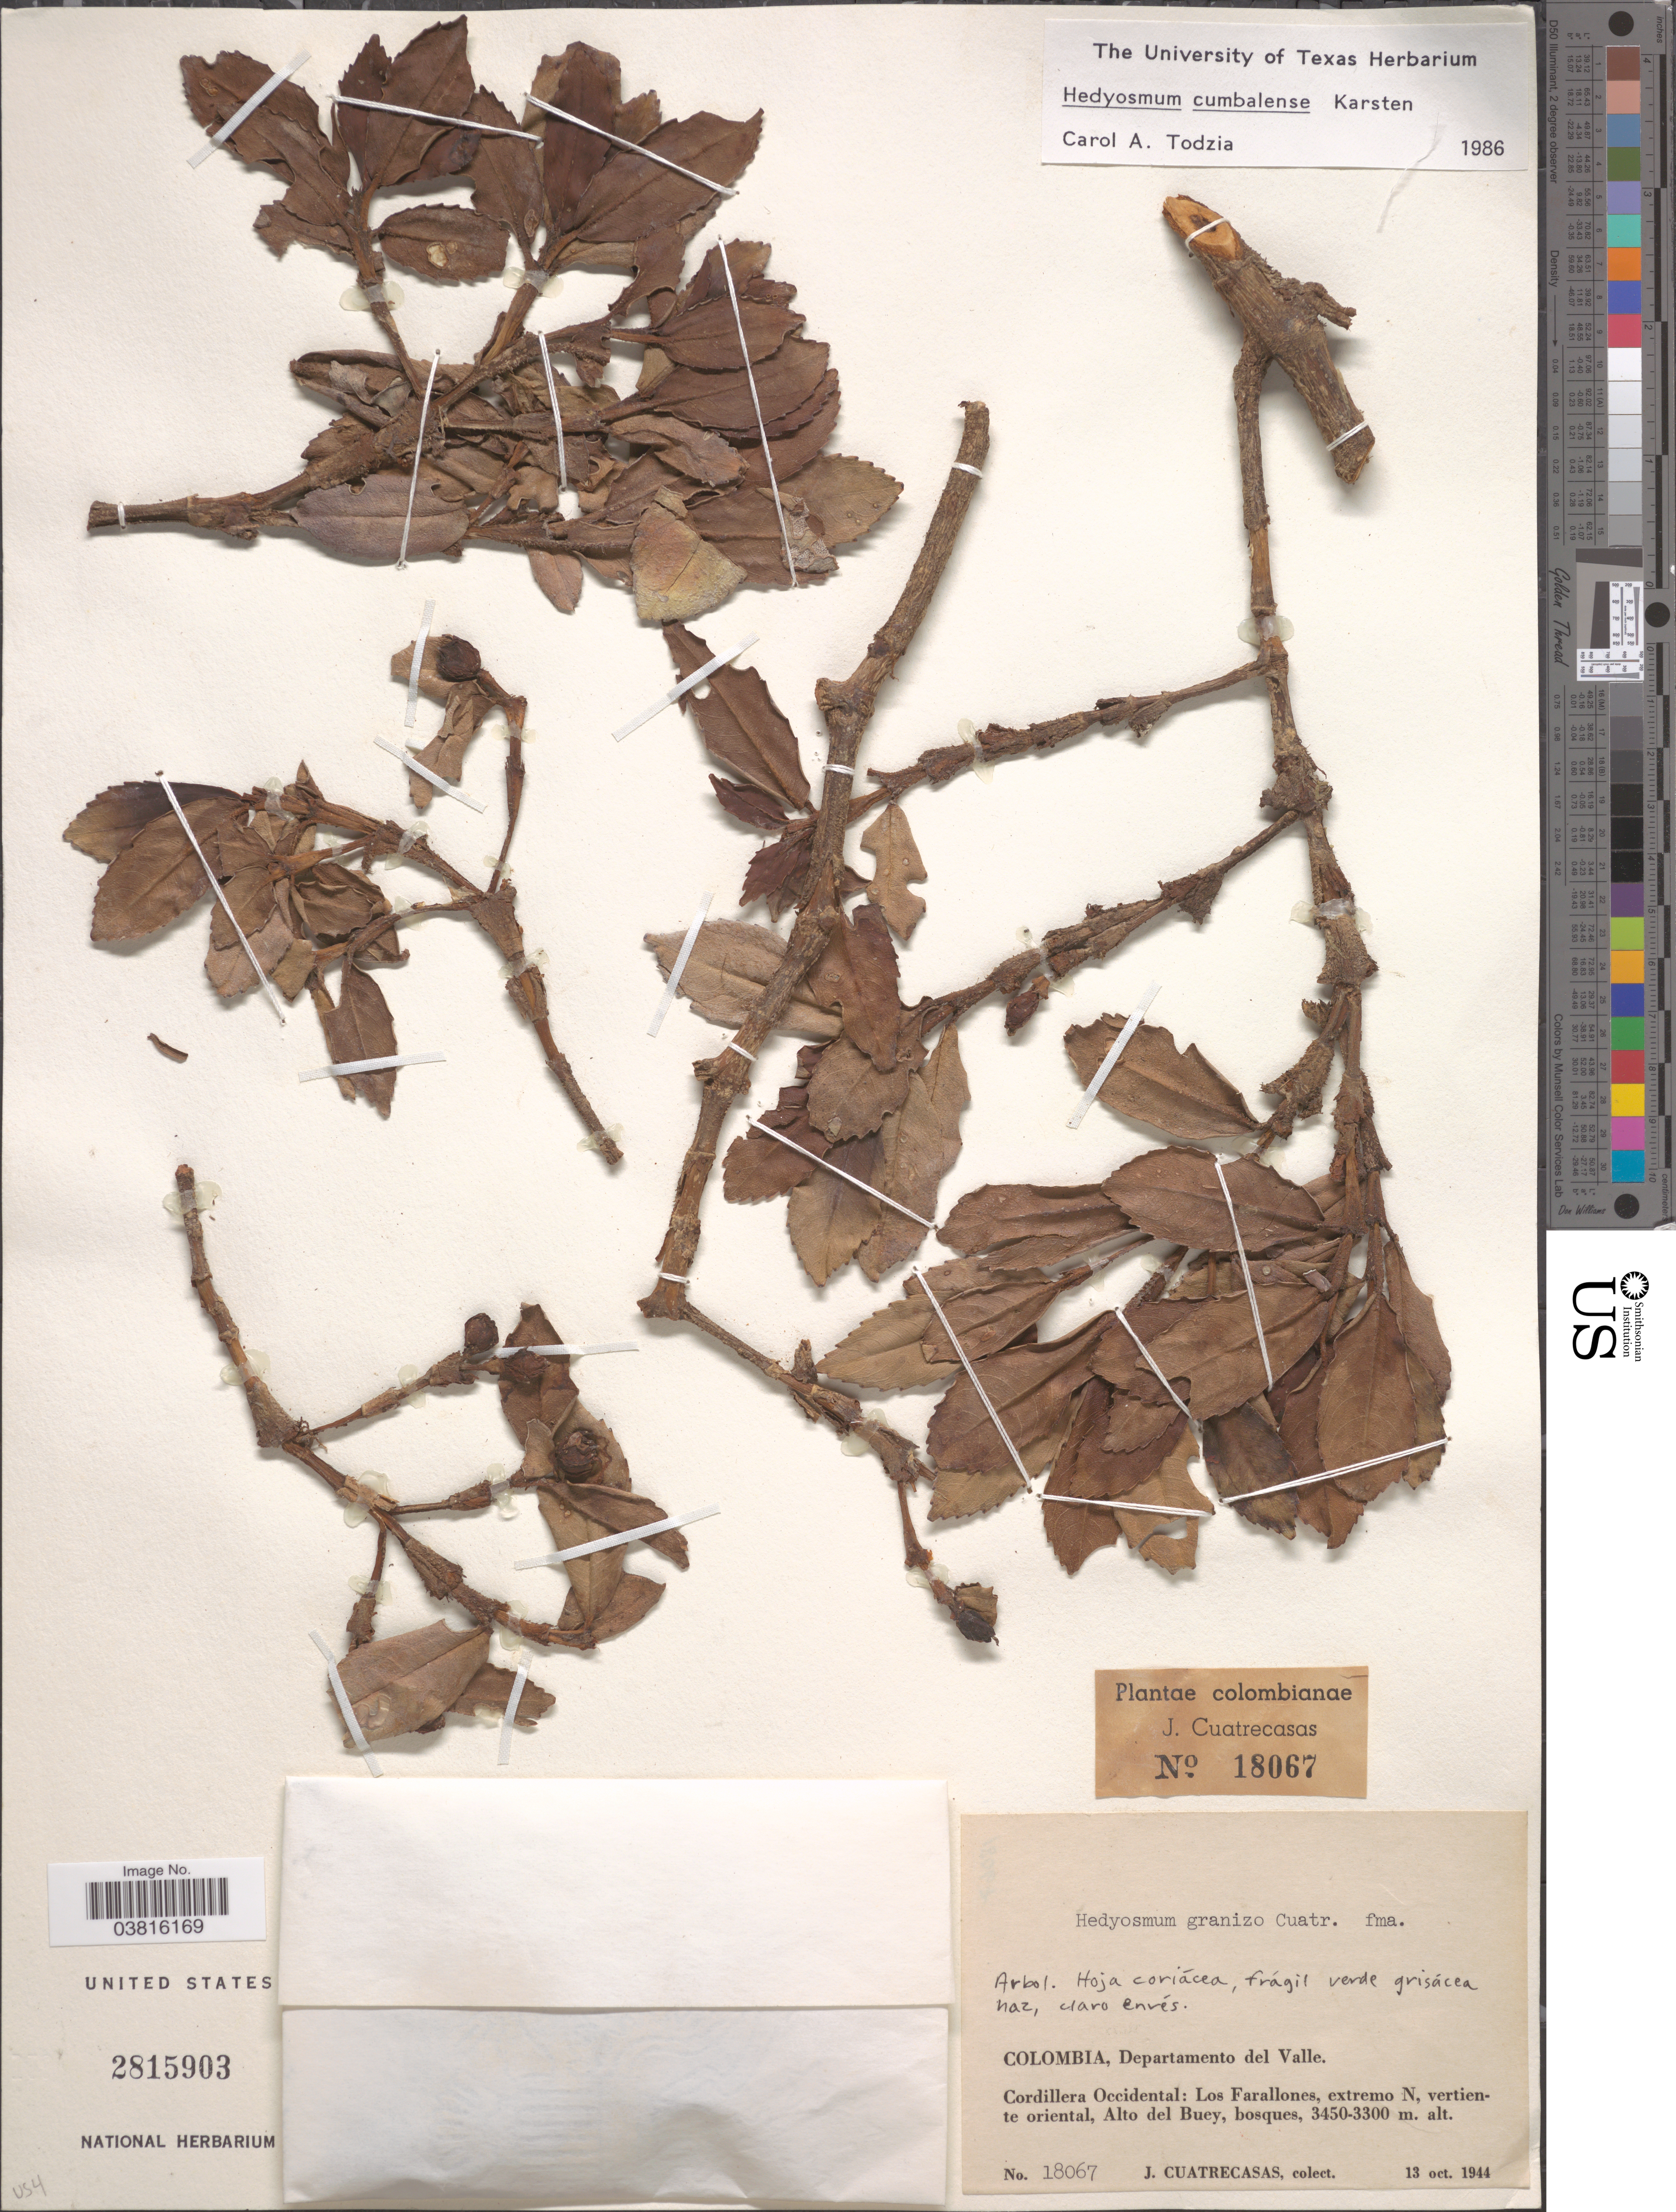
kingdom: Plantae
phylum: Tracheophyta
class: Magnoliopsida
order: Chloranthales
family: Chloranthaceae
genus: Hedyosmum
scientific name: Hedyosmum cumbalense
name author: H. Karst.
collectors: J. Cuatrecasas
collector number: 18067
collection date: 1944-10-13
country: Colombia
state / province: Valle del Cauca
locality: Departamento del Valle. Cordillera Occidental: Los Farallones, extremo N, vertiente oriental, Alto del Buey.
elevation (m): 3300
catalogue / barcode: US 2815903